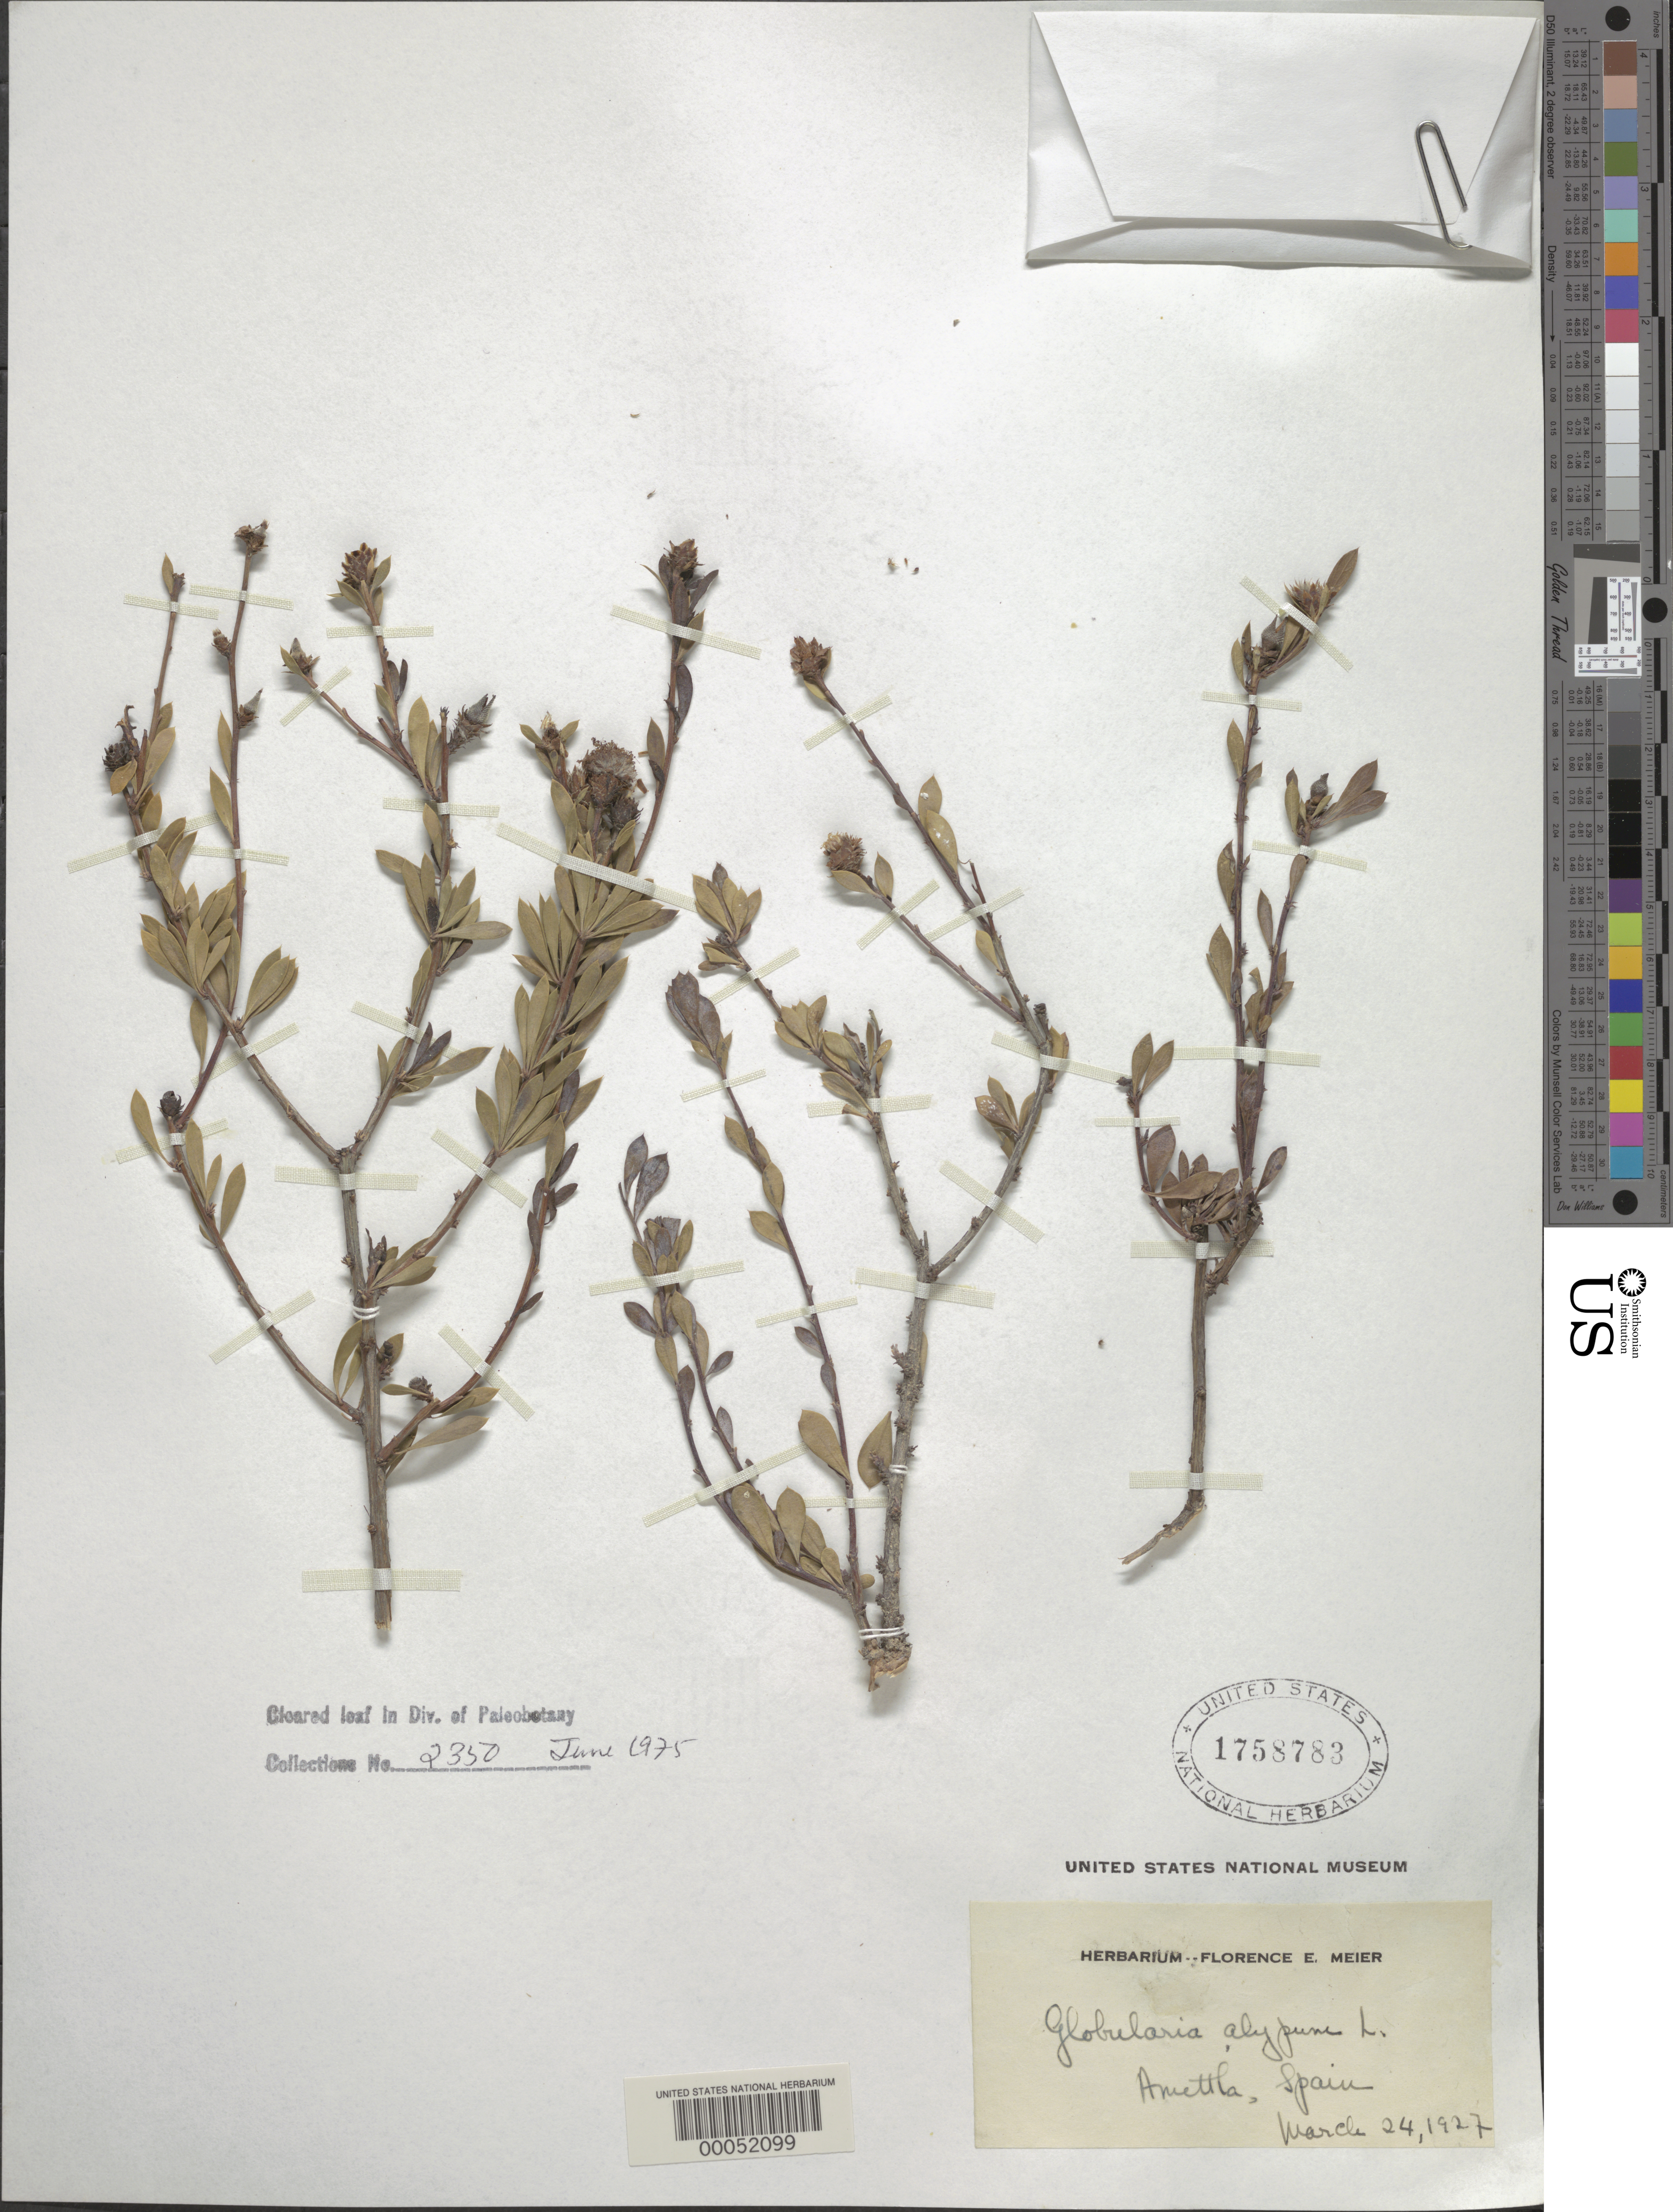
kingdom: Plantae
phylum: Tracheophyta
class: Magnoliopsida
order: Lamiales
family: Plantaginaceae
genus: Globularia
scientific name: Globularia alypum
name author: L.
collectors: F. Meier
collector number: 2350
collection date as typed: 24 Mar 1927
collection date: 1927-03-24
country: Spain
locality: Amettha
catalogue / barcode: US 1758783